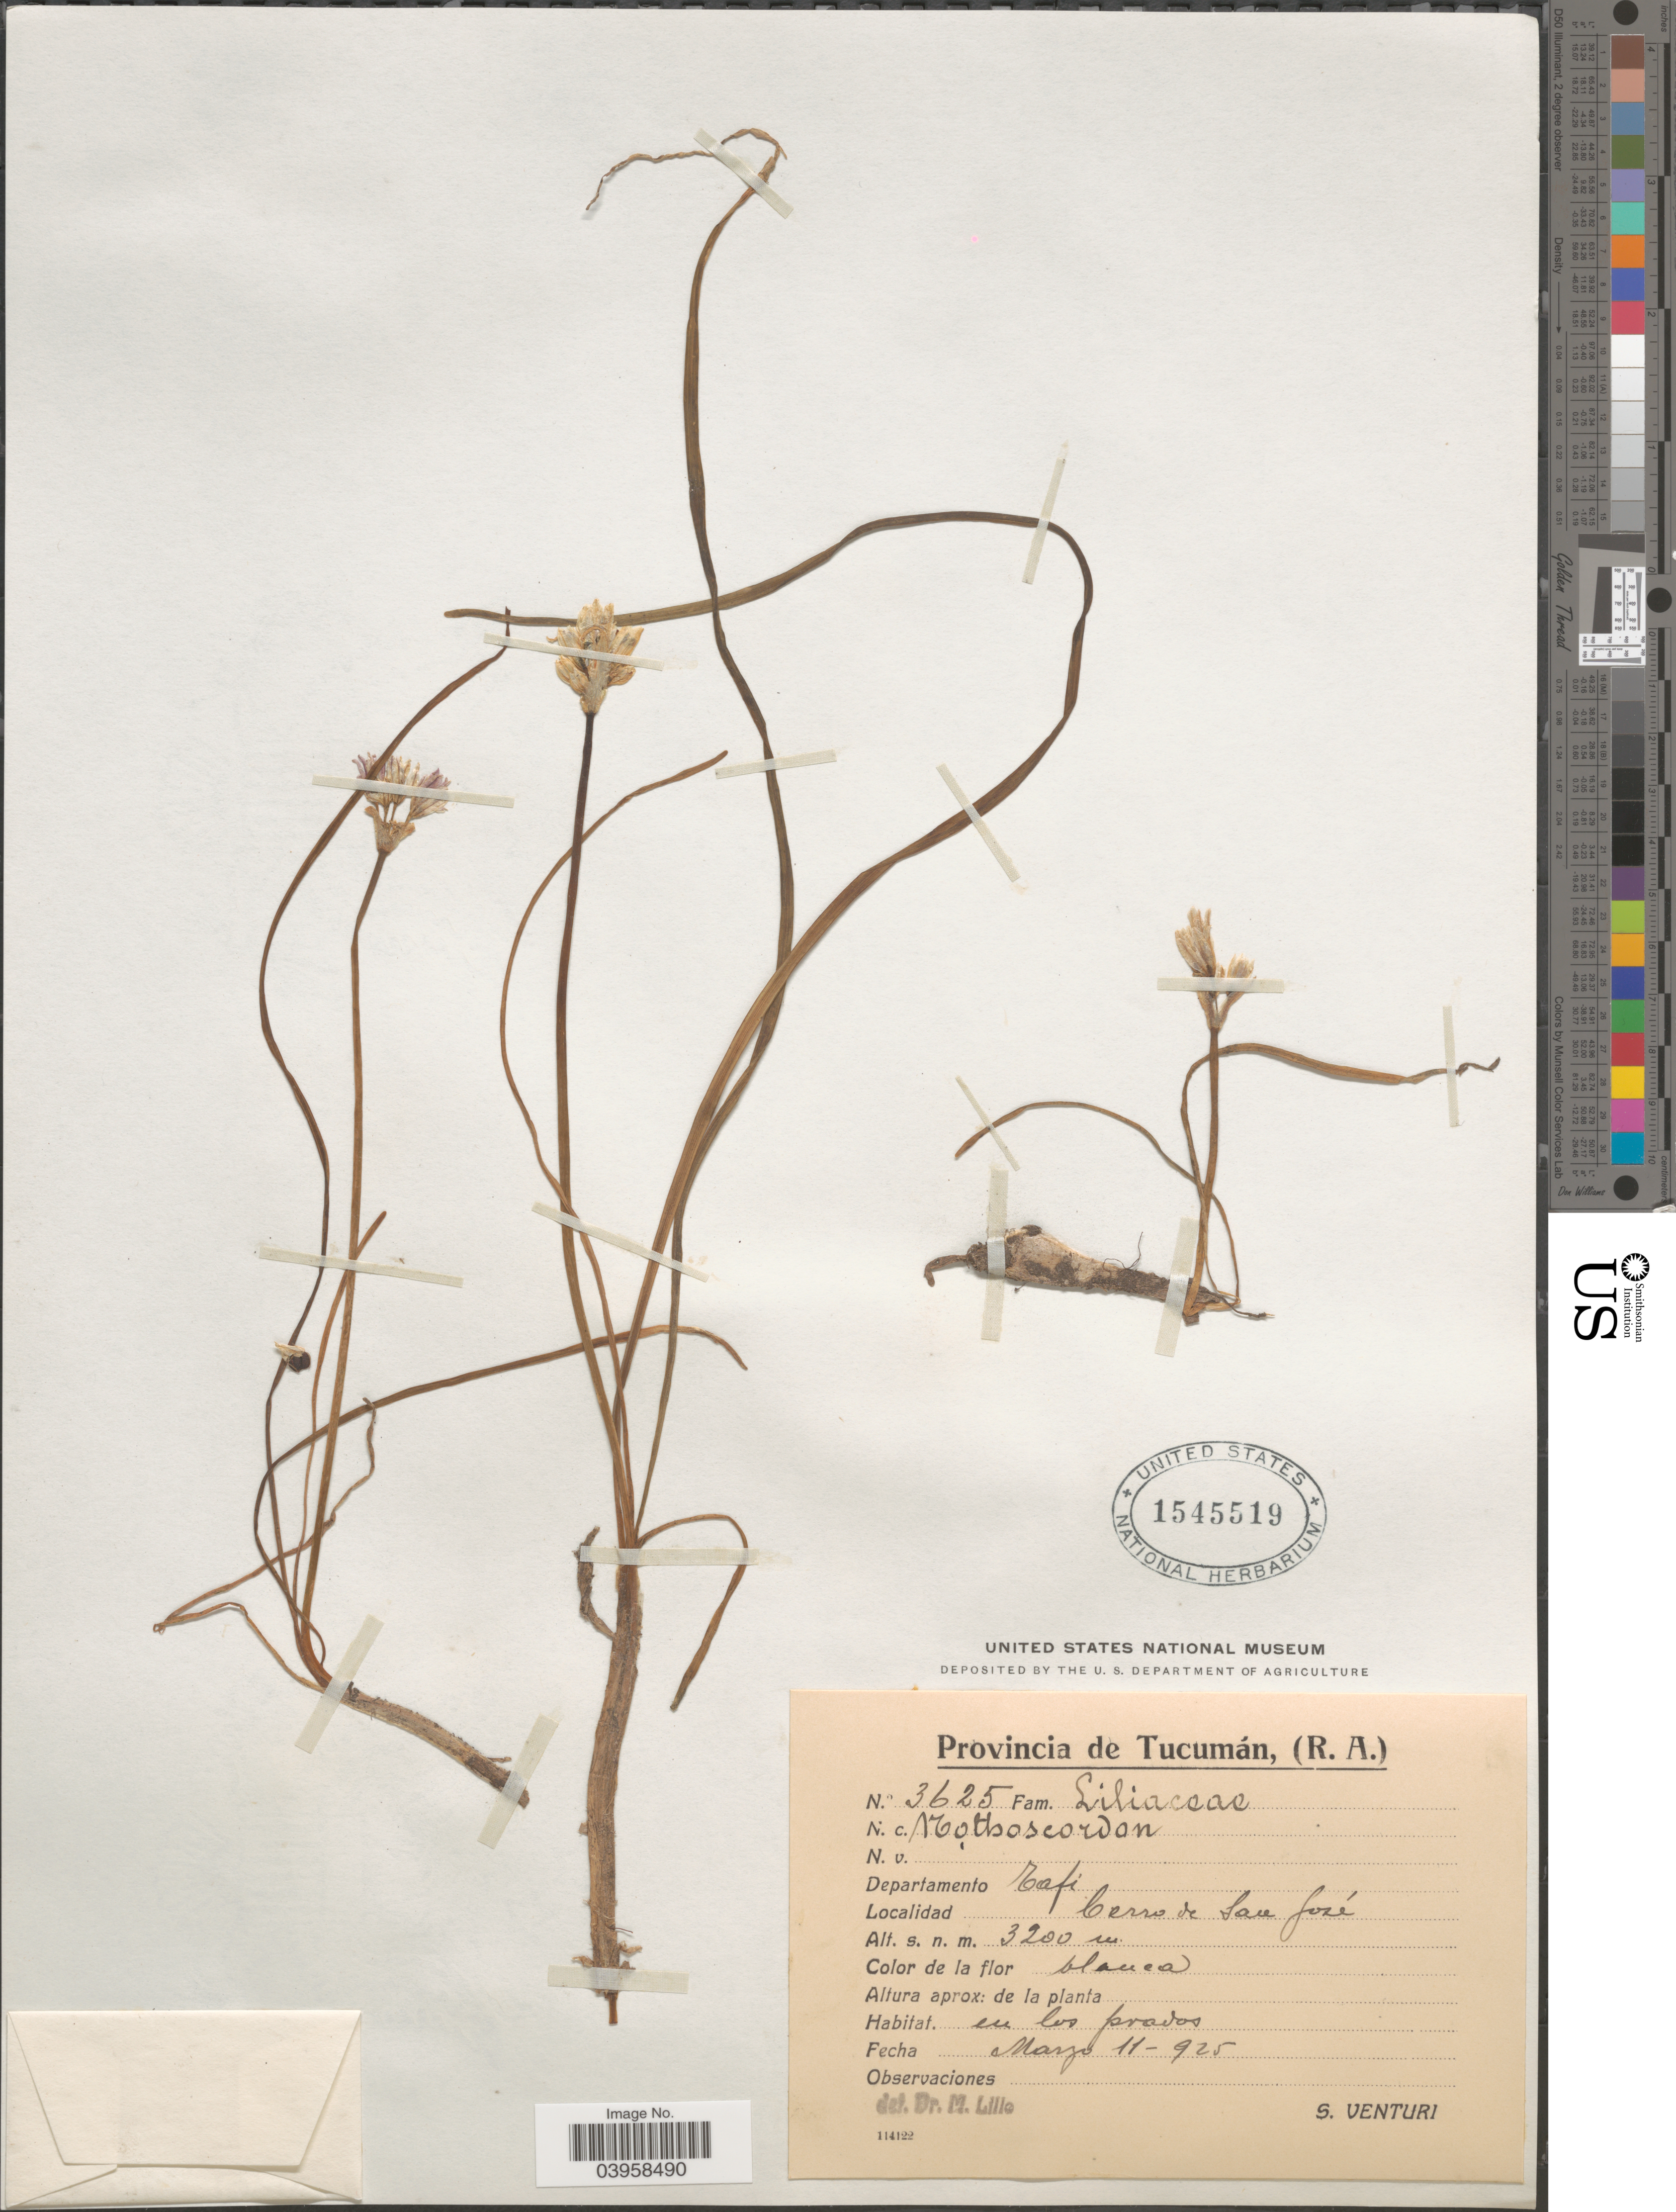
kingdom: Plantae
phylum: Tracheophyta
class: Liliopsida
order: Asparagales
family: Amaryllidaceae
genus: Nothoscordum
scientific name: Nothoscordum sp.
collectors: S. Venturi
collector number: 3625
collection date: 1925-03-11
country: Argentina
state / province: Tucuman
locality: Departamento Tafi. Cerro de San José.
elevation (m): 3200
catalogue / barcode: US 1545519